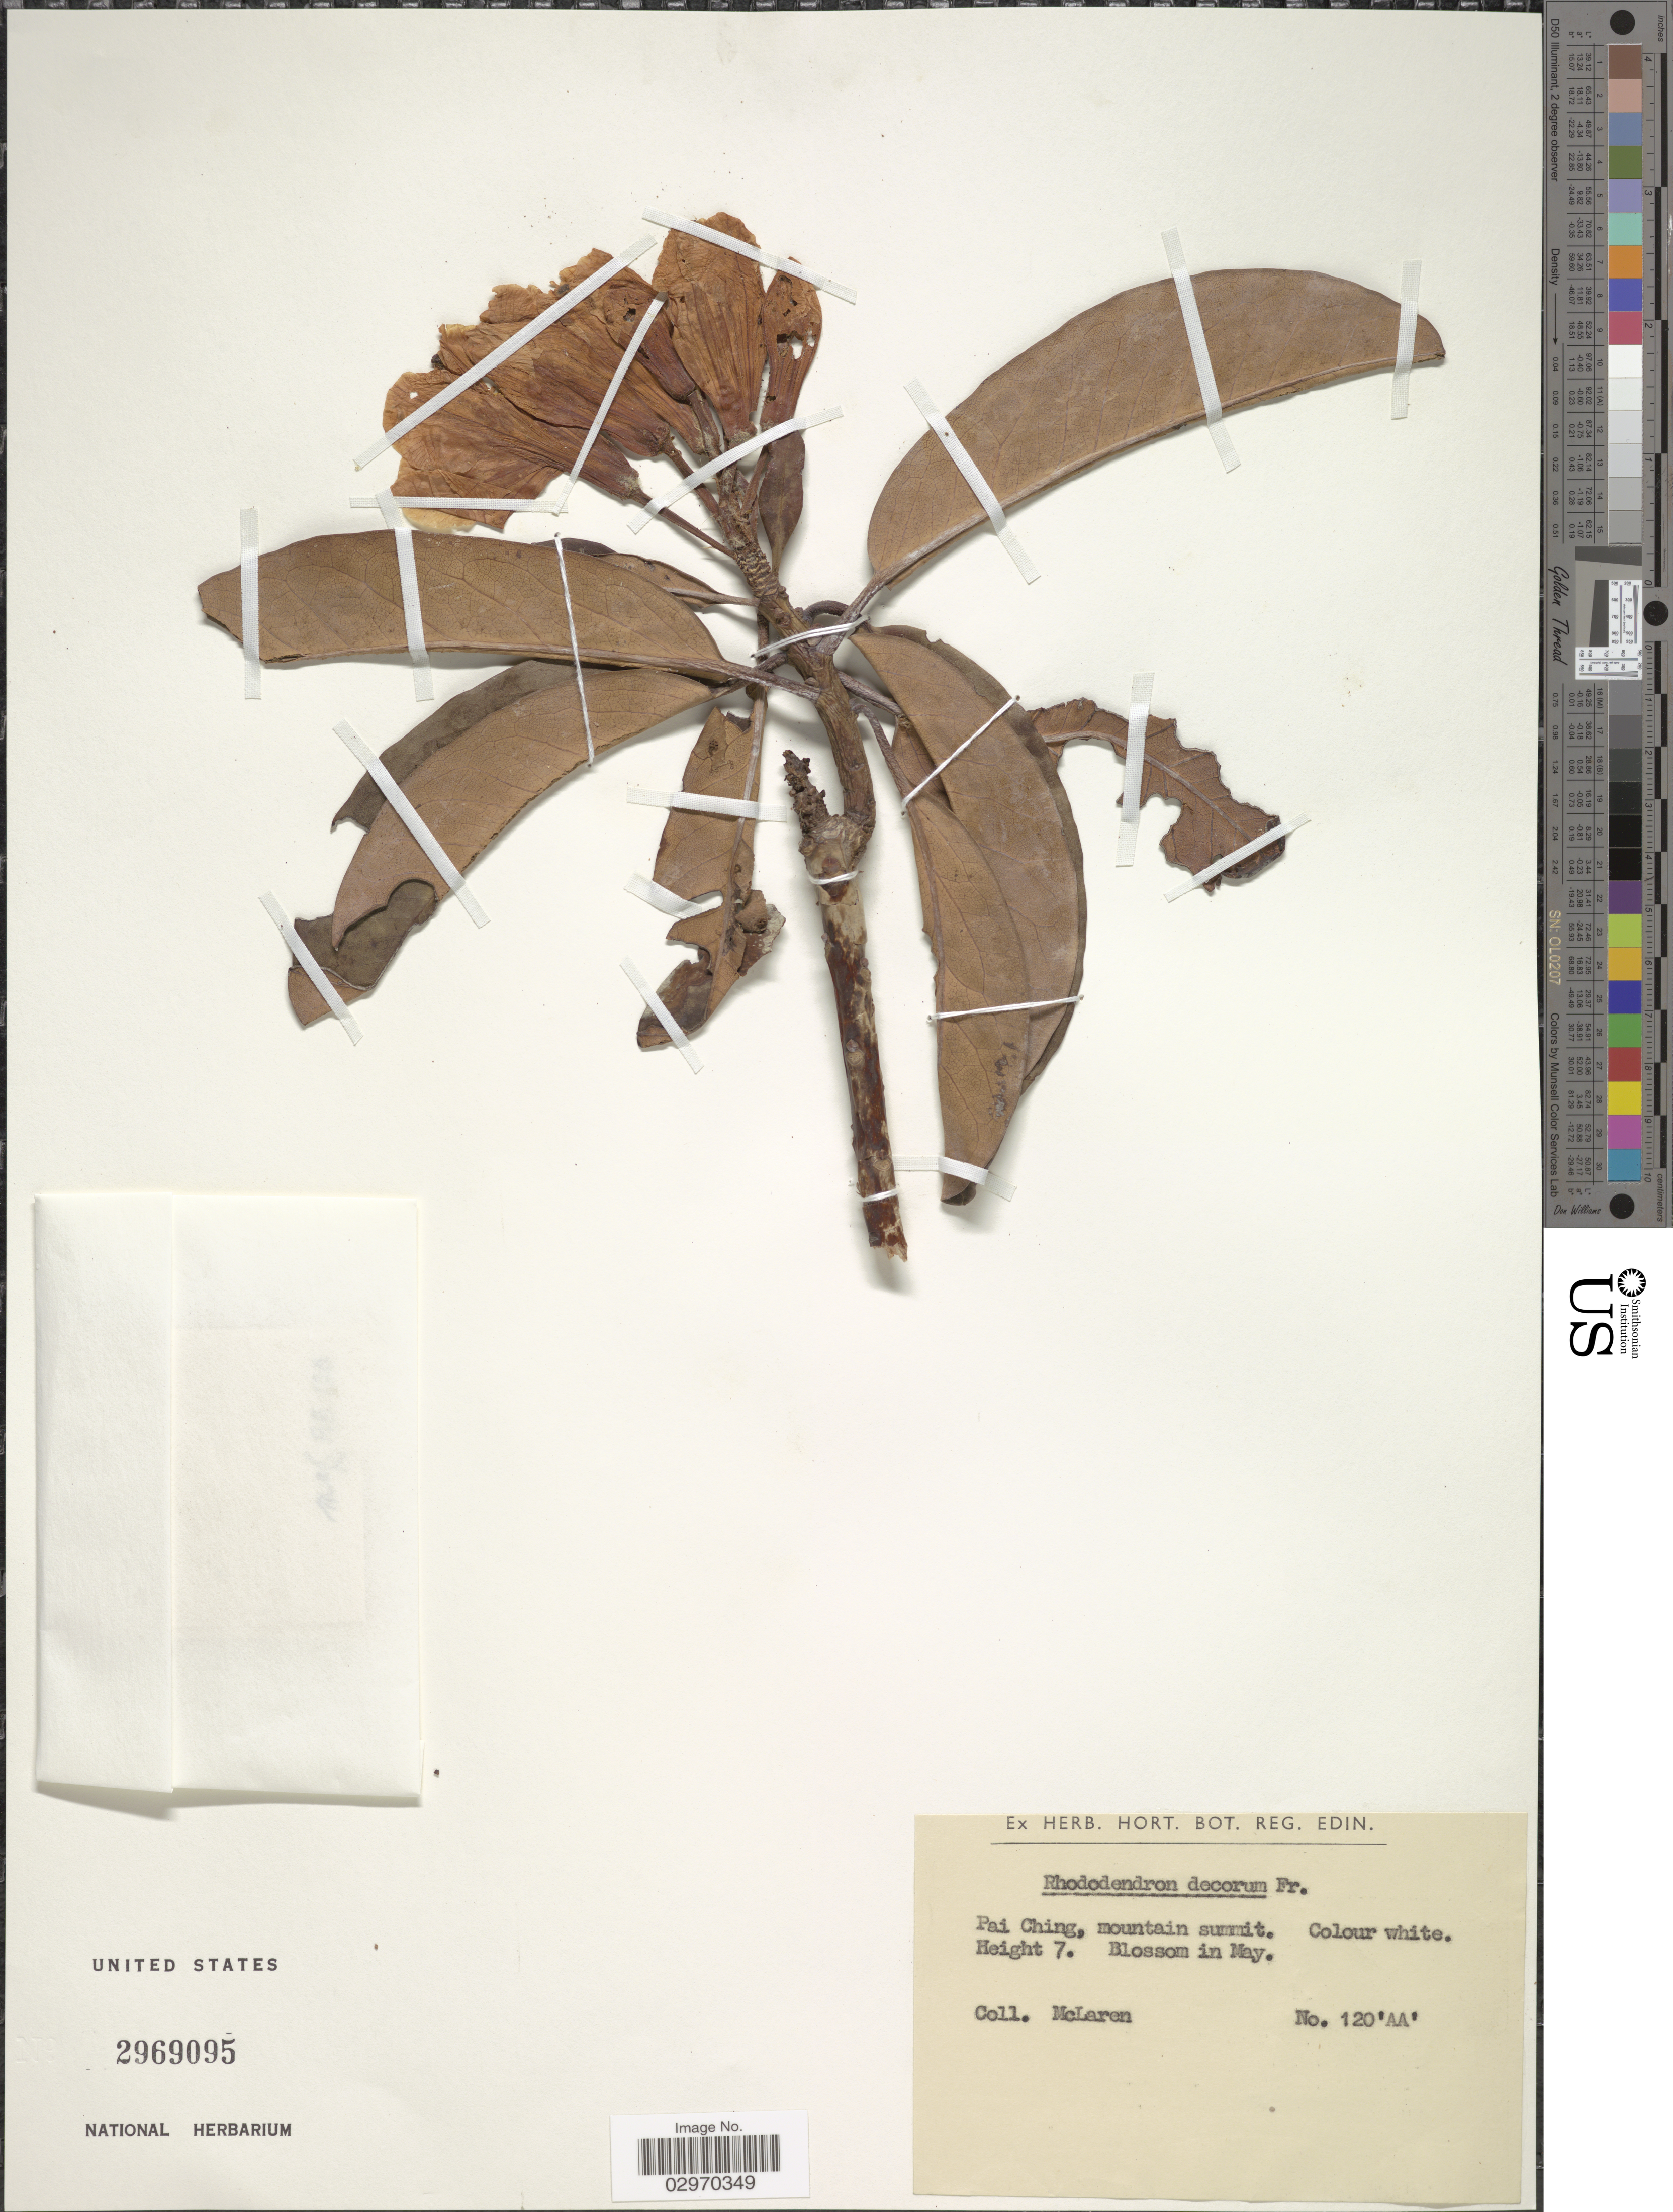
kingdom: Plantae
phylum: Tracheophyta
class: Magnoliopsida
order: Ericales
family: Ericaceae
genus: Rhododendron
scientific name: Rhododendron decorum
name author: Franch.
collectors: McLaren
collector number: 120'AA'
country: China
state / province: Shanxi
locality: Pai Ching, mountain summit.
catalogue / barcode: US 2969095